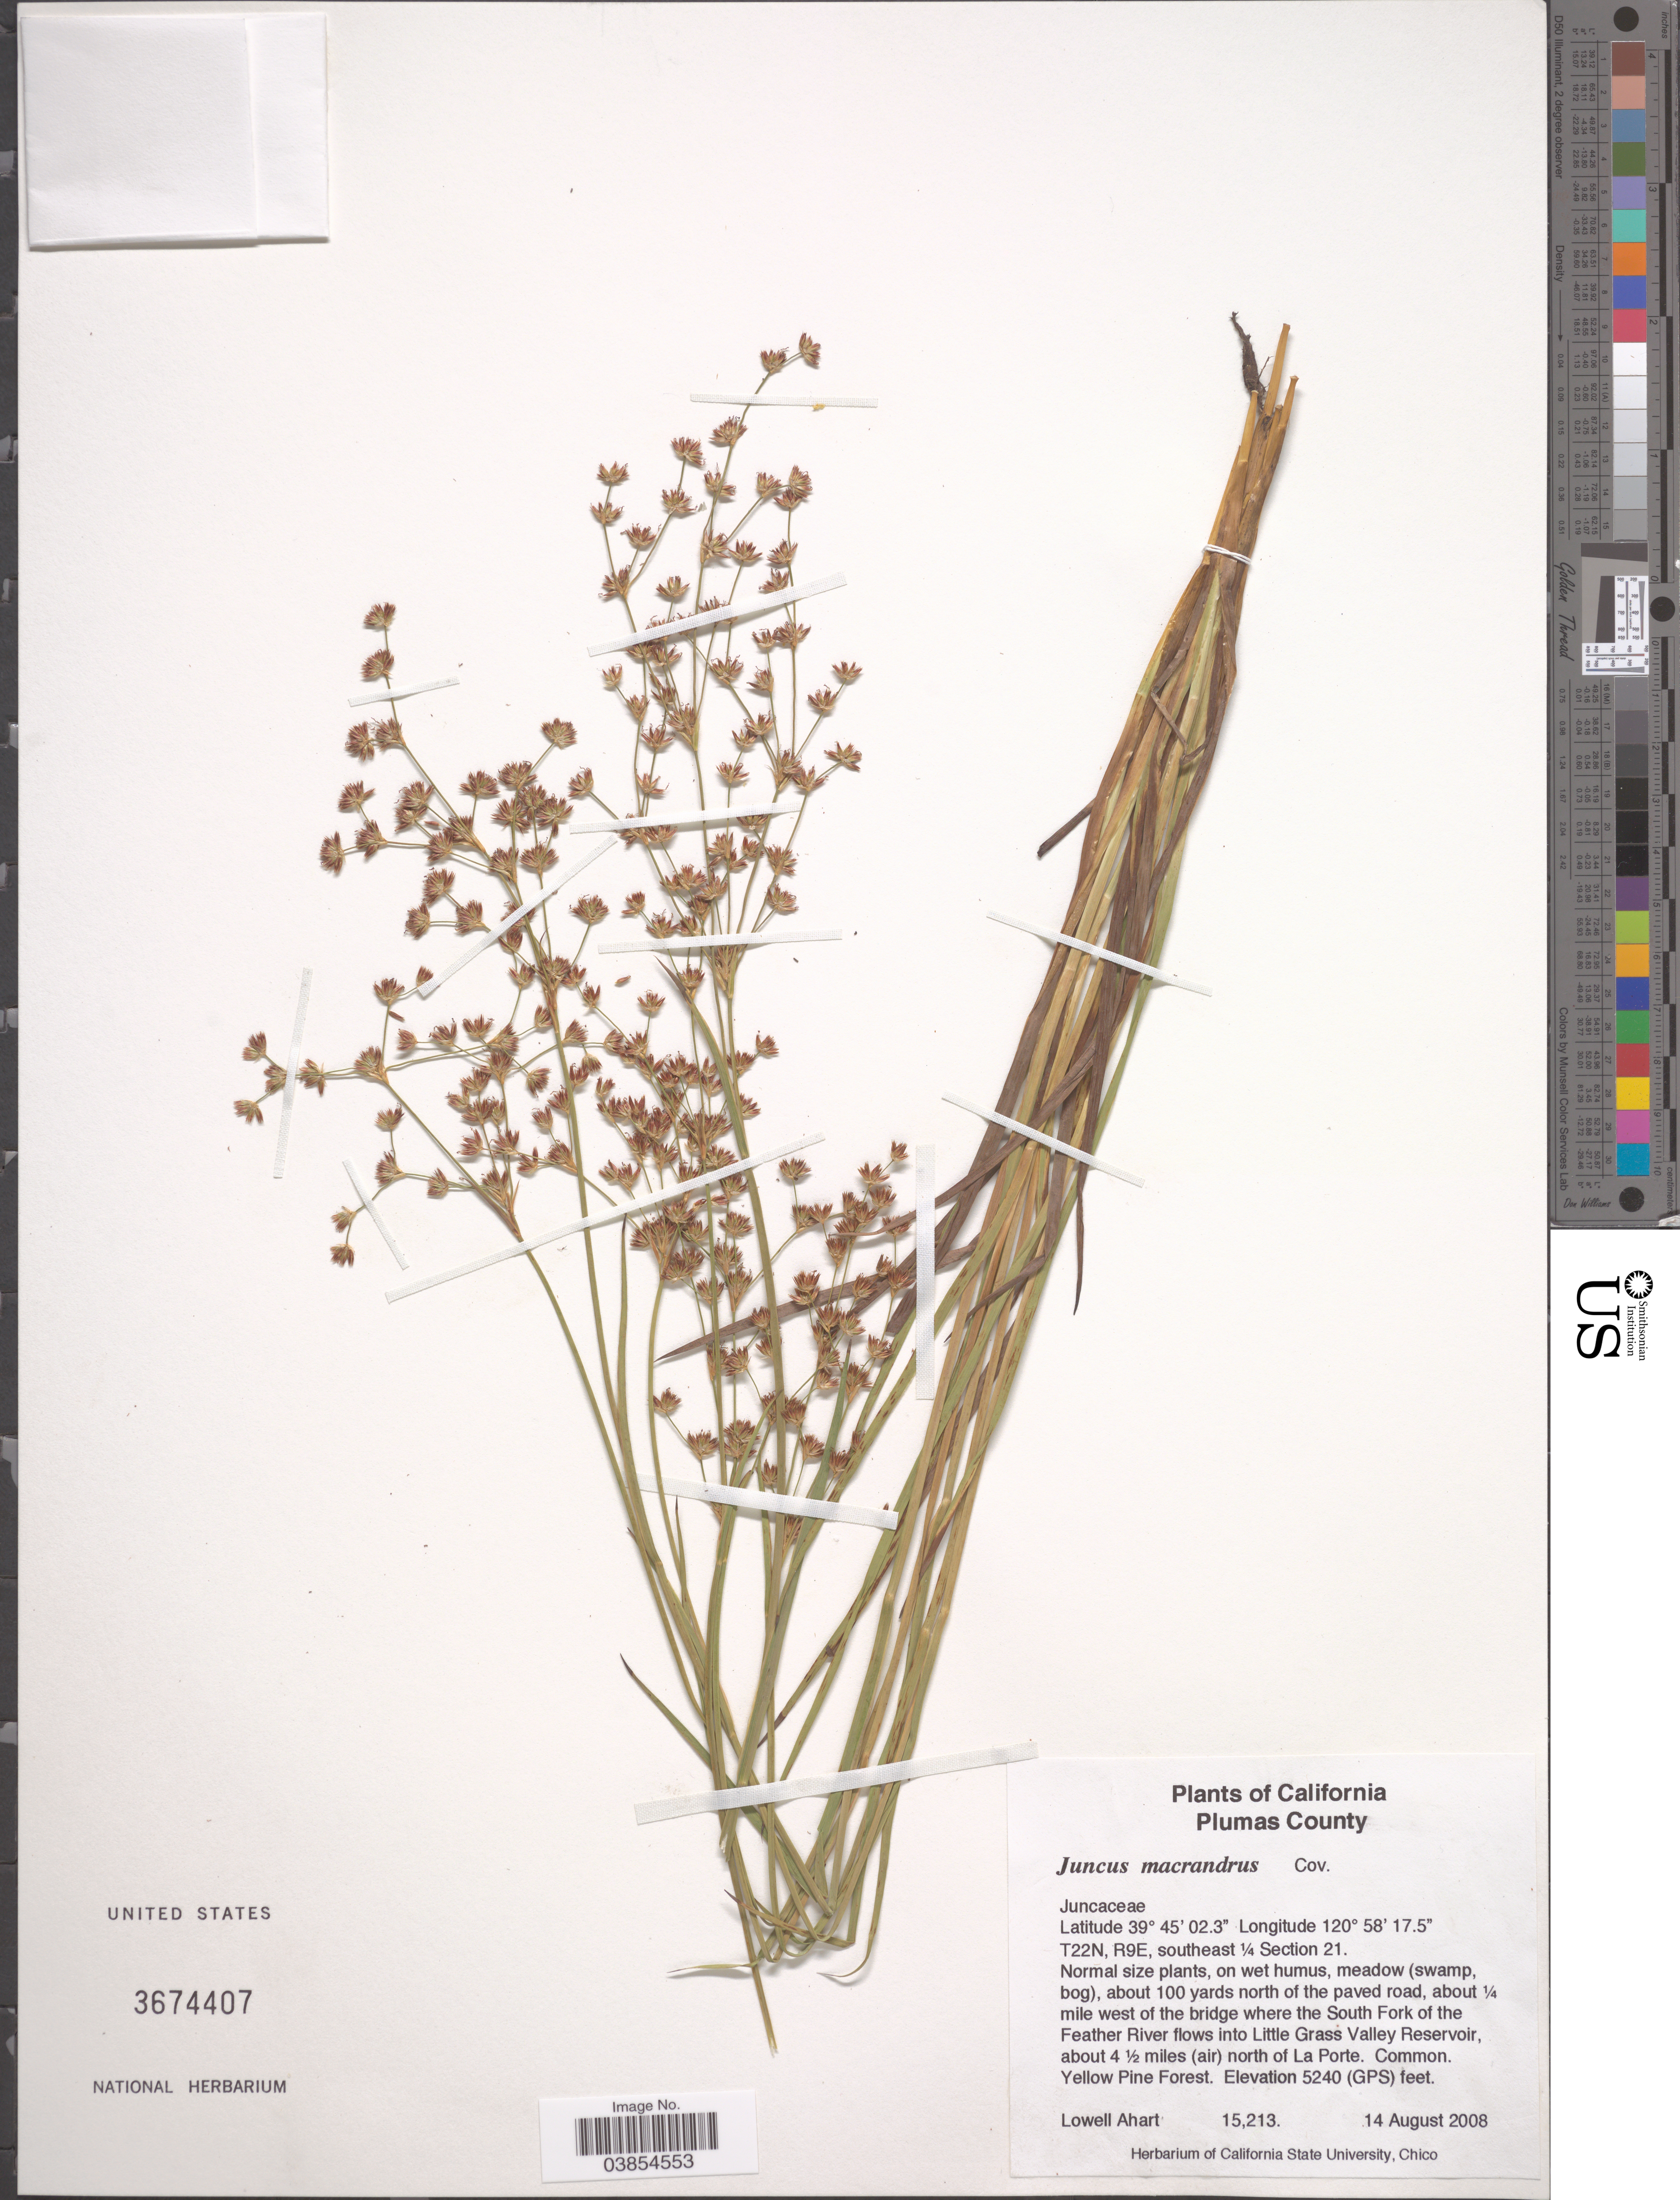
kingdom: Plantae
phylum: Tracheophyta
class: Liliopsida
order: Poales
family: Juncaceae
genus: Juncus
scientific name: Juncus macrandrus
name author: Coville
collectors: L. Ahart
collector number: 15213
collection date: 2008-08-14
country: United States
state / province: California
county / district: Plumas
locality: Plumas County. T22N, R9E, southeast ¼ Section 21, about 100 yards north of the paved road, about ¼ mile west of the bridge where the South Fork of the Feather River flows into Little Grass Valley Reservoir, about 4 ½ miles (air) north of La Porte. Yellow Pine Forest.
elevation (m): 1597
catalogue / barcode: US 3674407